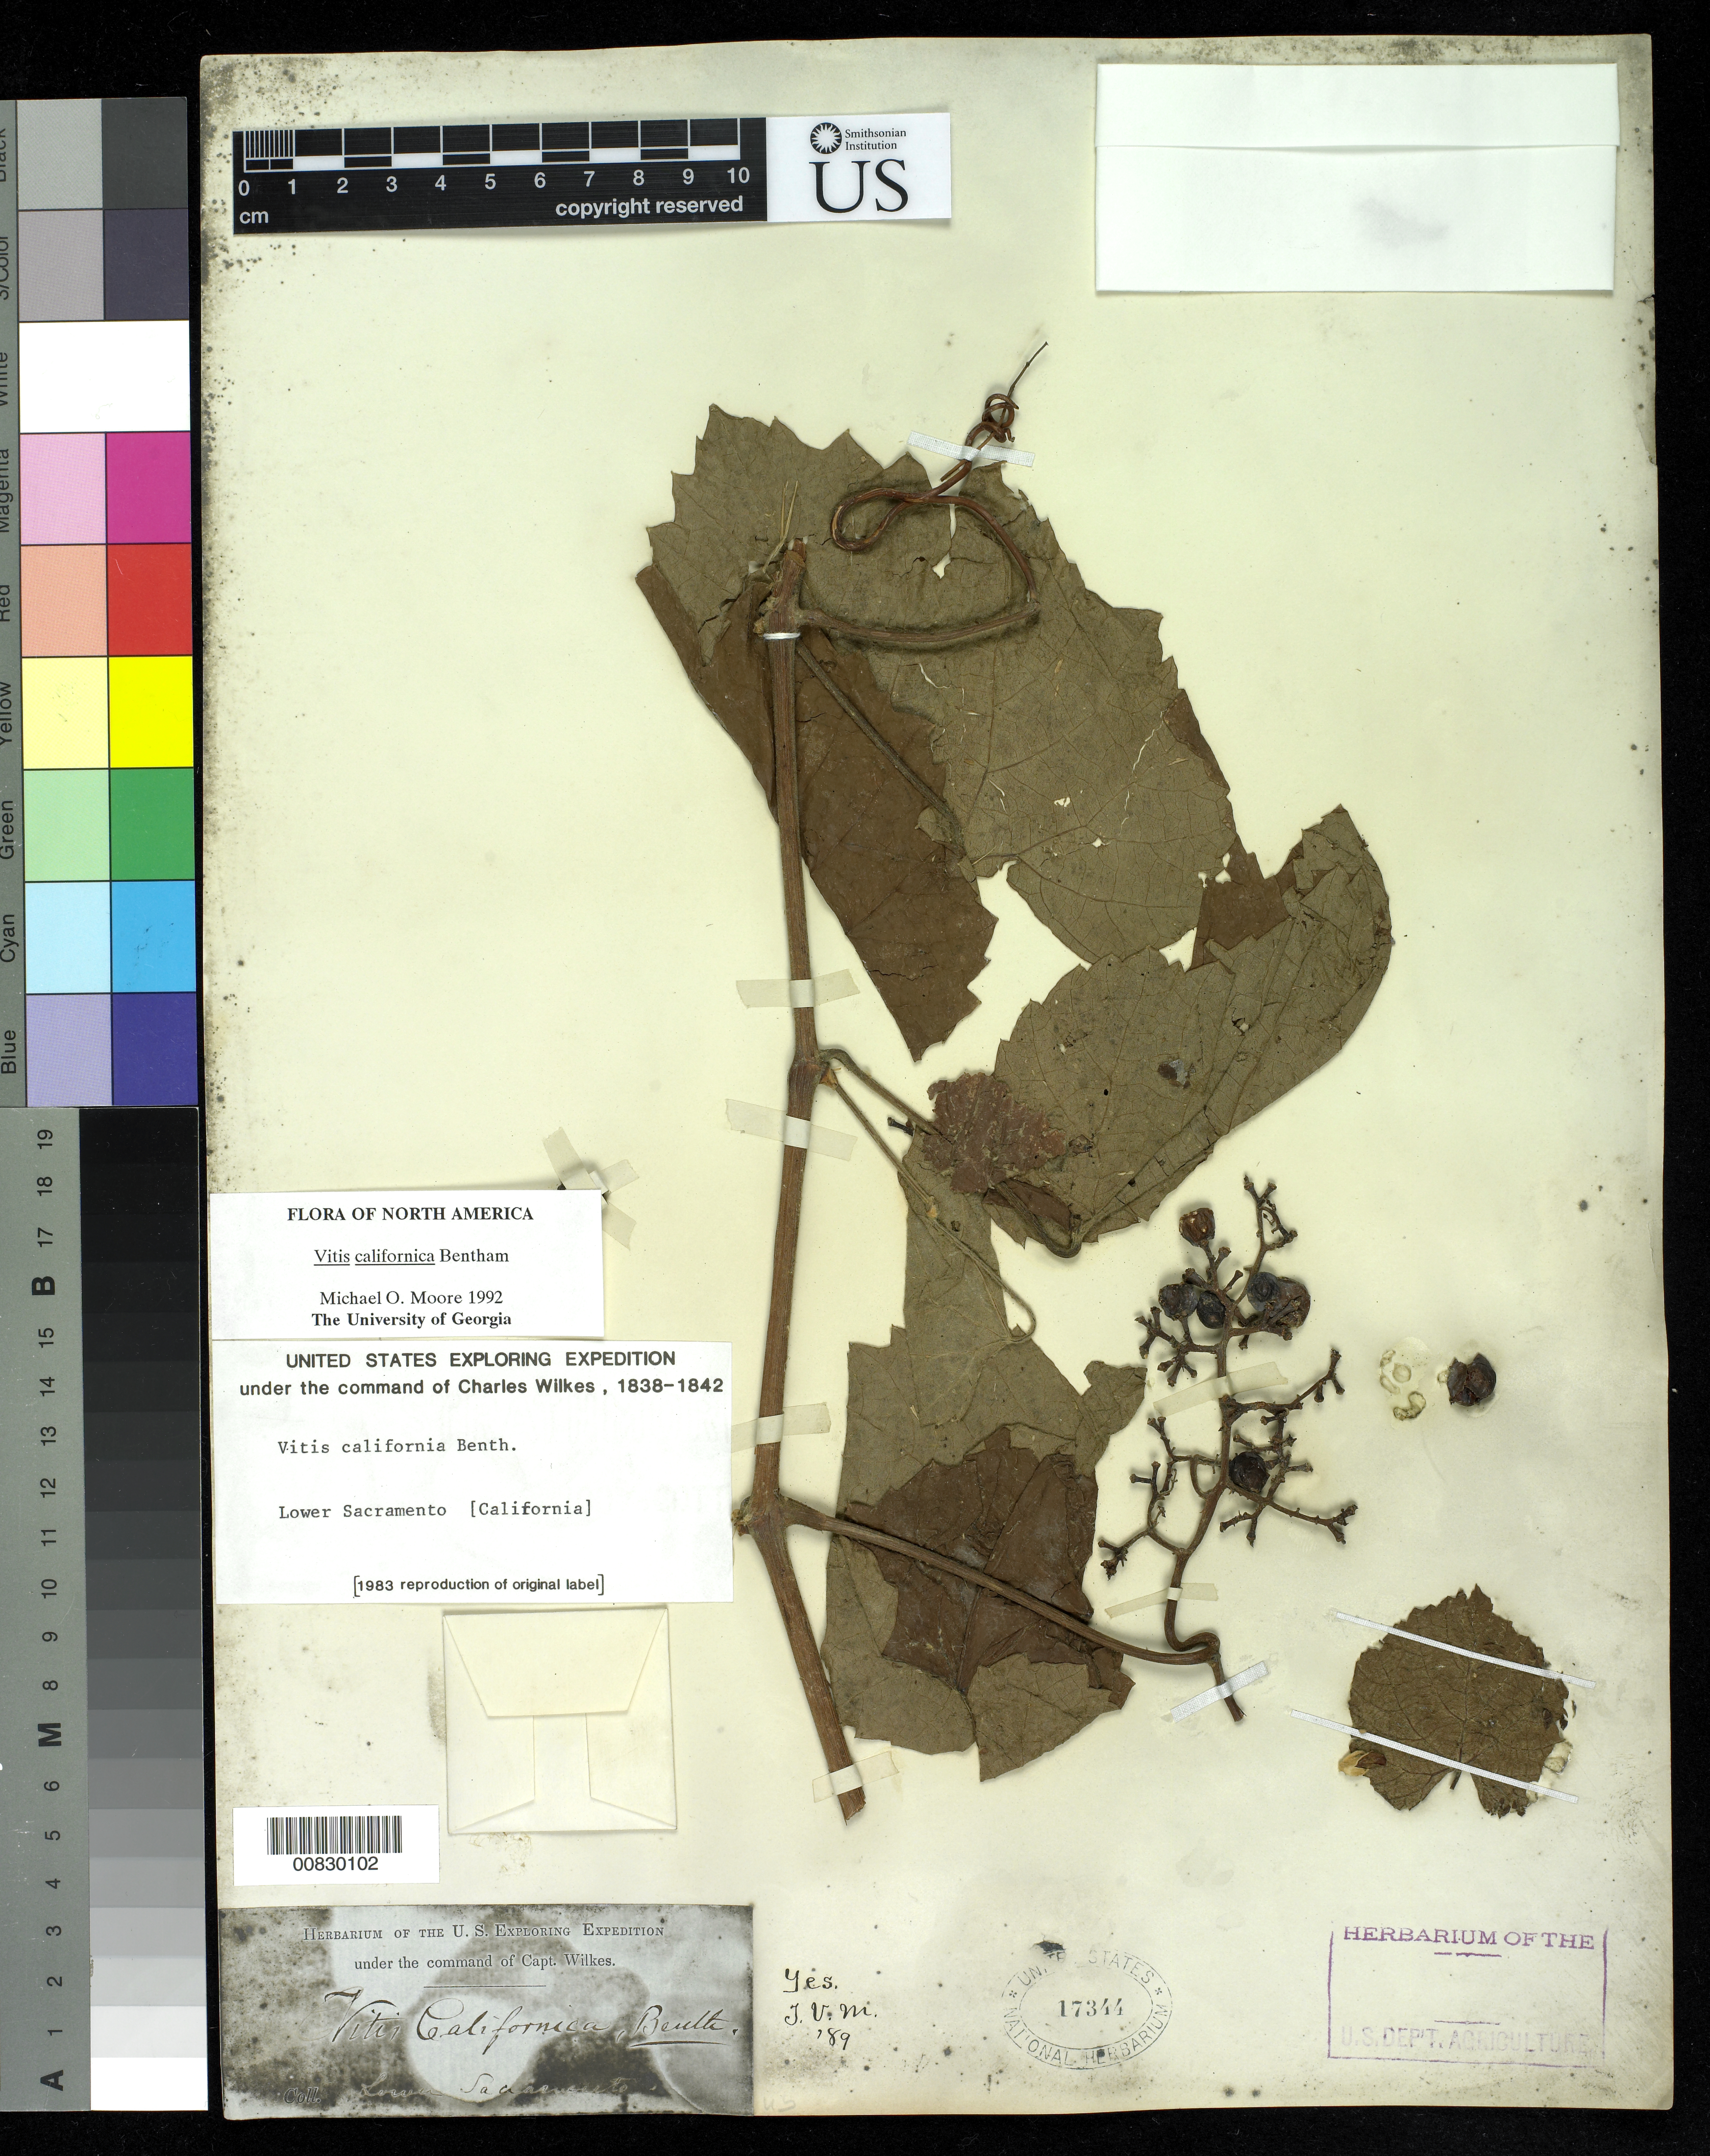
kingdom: Plantae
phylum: Tracheophyta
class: Magnoliopsida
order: Vitales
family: Vitaceae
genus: Vitis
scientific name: Vitis californica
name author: Benth.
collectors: Wilkes Explor. Exped.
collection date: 1838/1842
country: United States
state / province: California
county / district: Sacramento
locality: Lower Sacramento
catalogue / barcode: US 17344